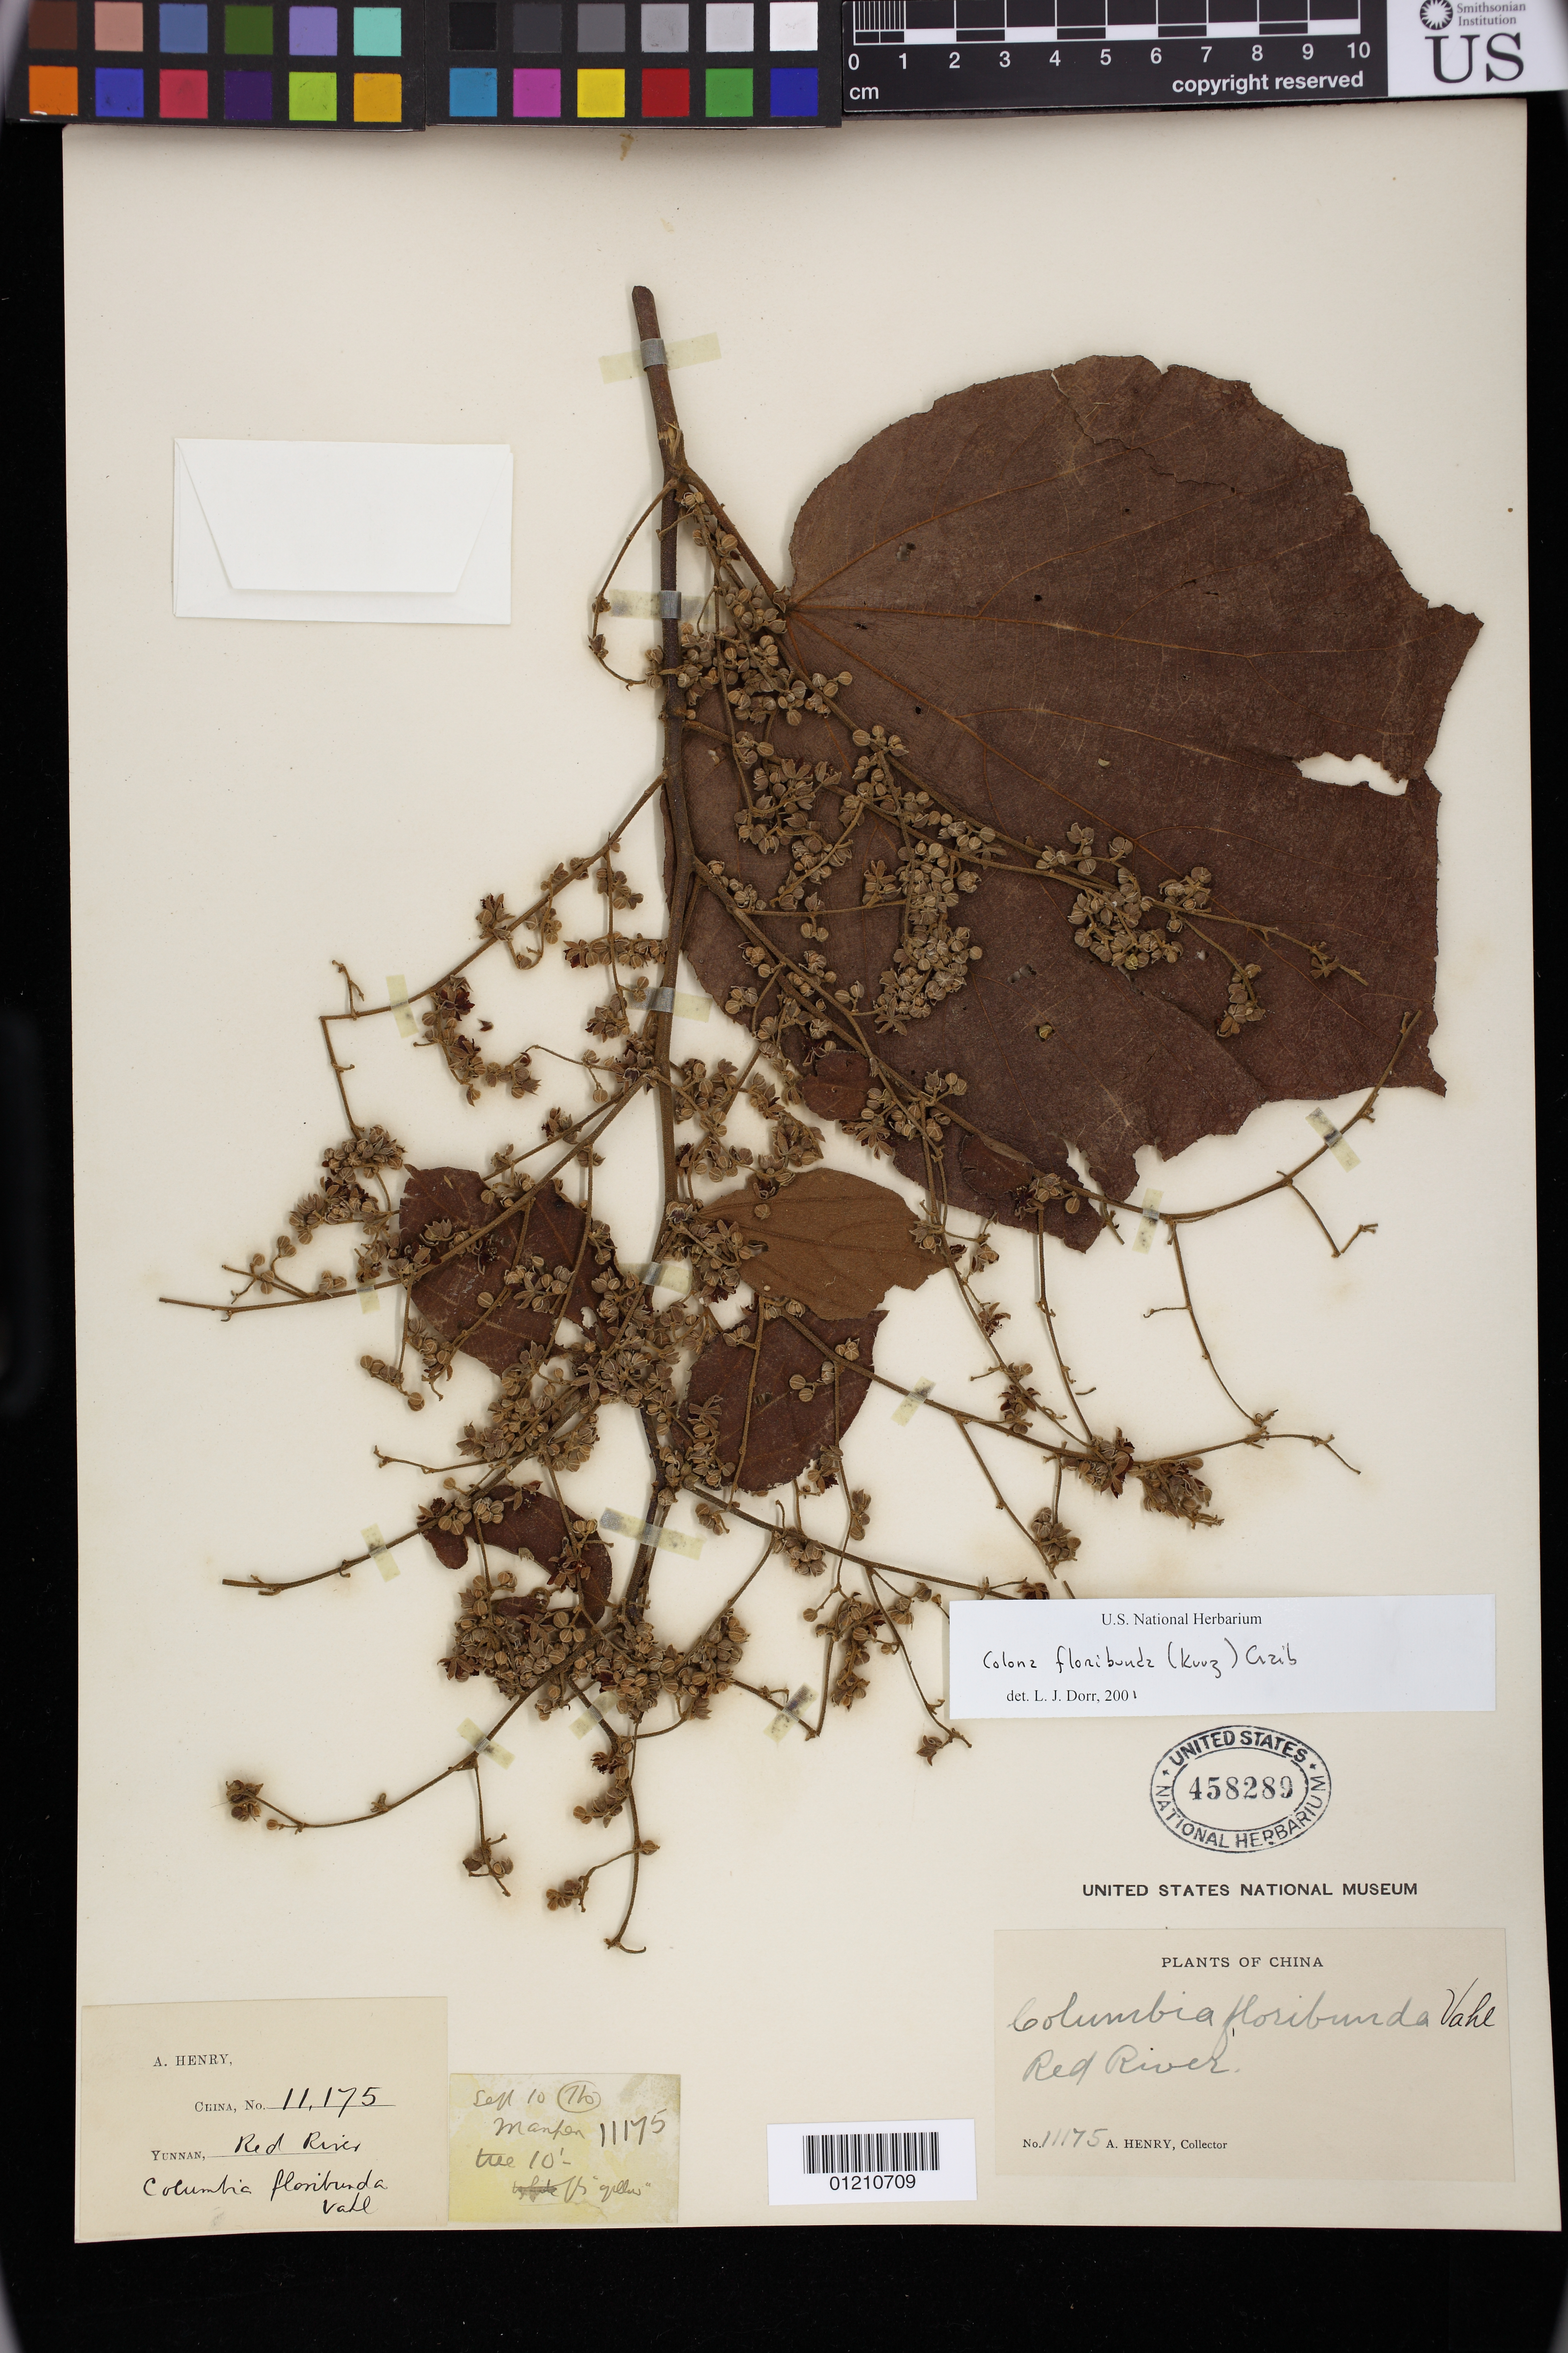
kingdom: Plantae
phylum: Tracheophyta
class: Magnoliopsida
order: Malvales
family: Malvaceae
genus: Colona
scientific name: Colona floribunda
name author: (Kurz) Craib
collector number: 11175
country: China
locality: Red River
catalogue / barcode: US 458289